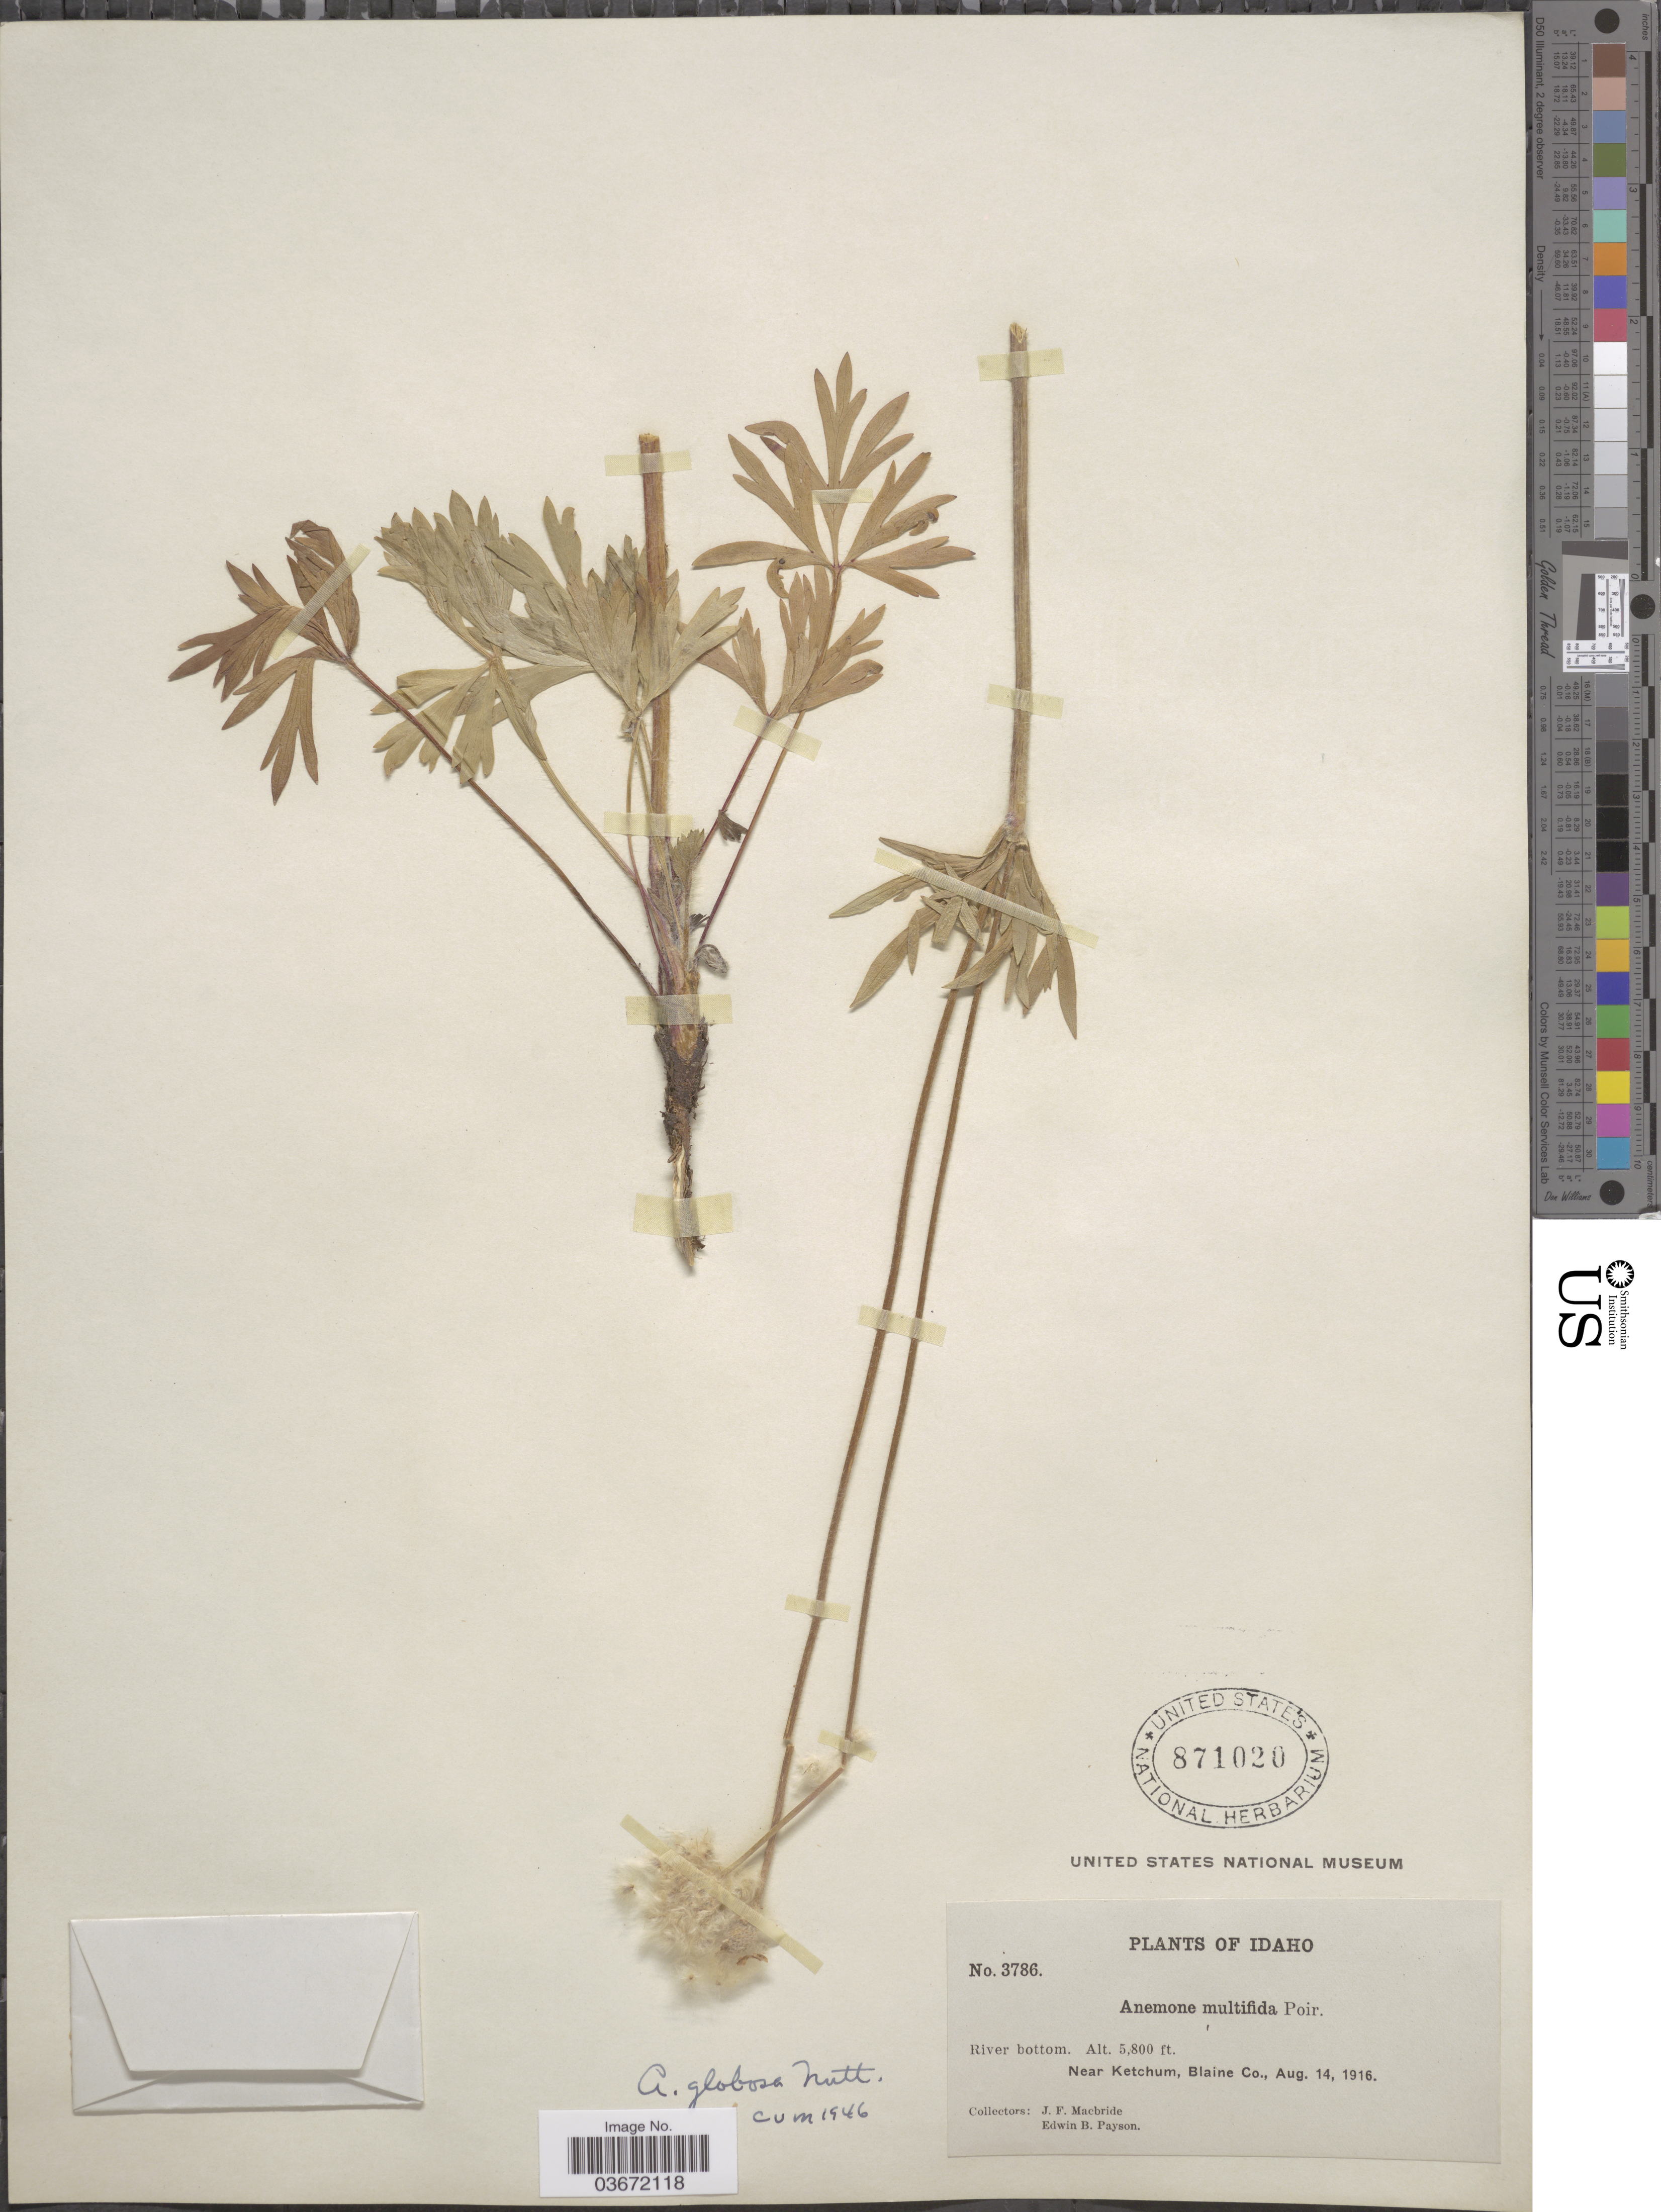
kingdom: Plantae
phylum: Tracheophyta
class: Magnoliopsida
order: Ranunculales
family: Ranunculaceae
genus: Anemone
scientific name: Anemone multifida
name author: Poir.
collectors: J. F. Macbride & E. B. Payson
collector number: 3786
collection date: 1916-08-14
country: United States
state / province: Idaho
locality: Near Ketchum, Blaine Co.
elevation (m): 1768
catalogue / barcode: US 871020